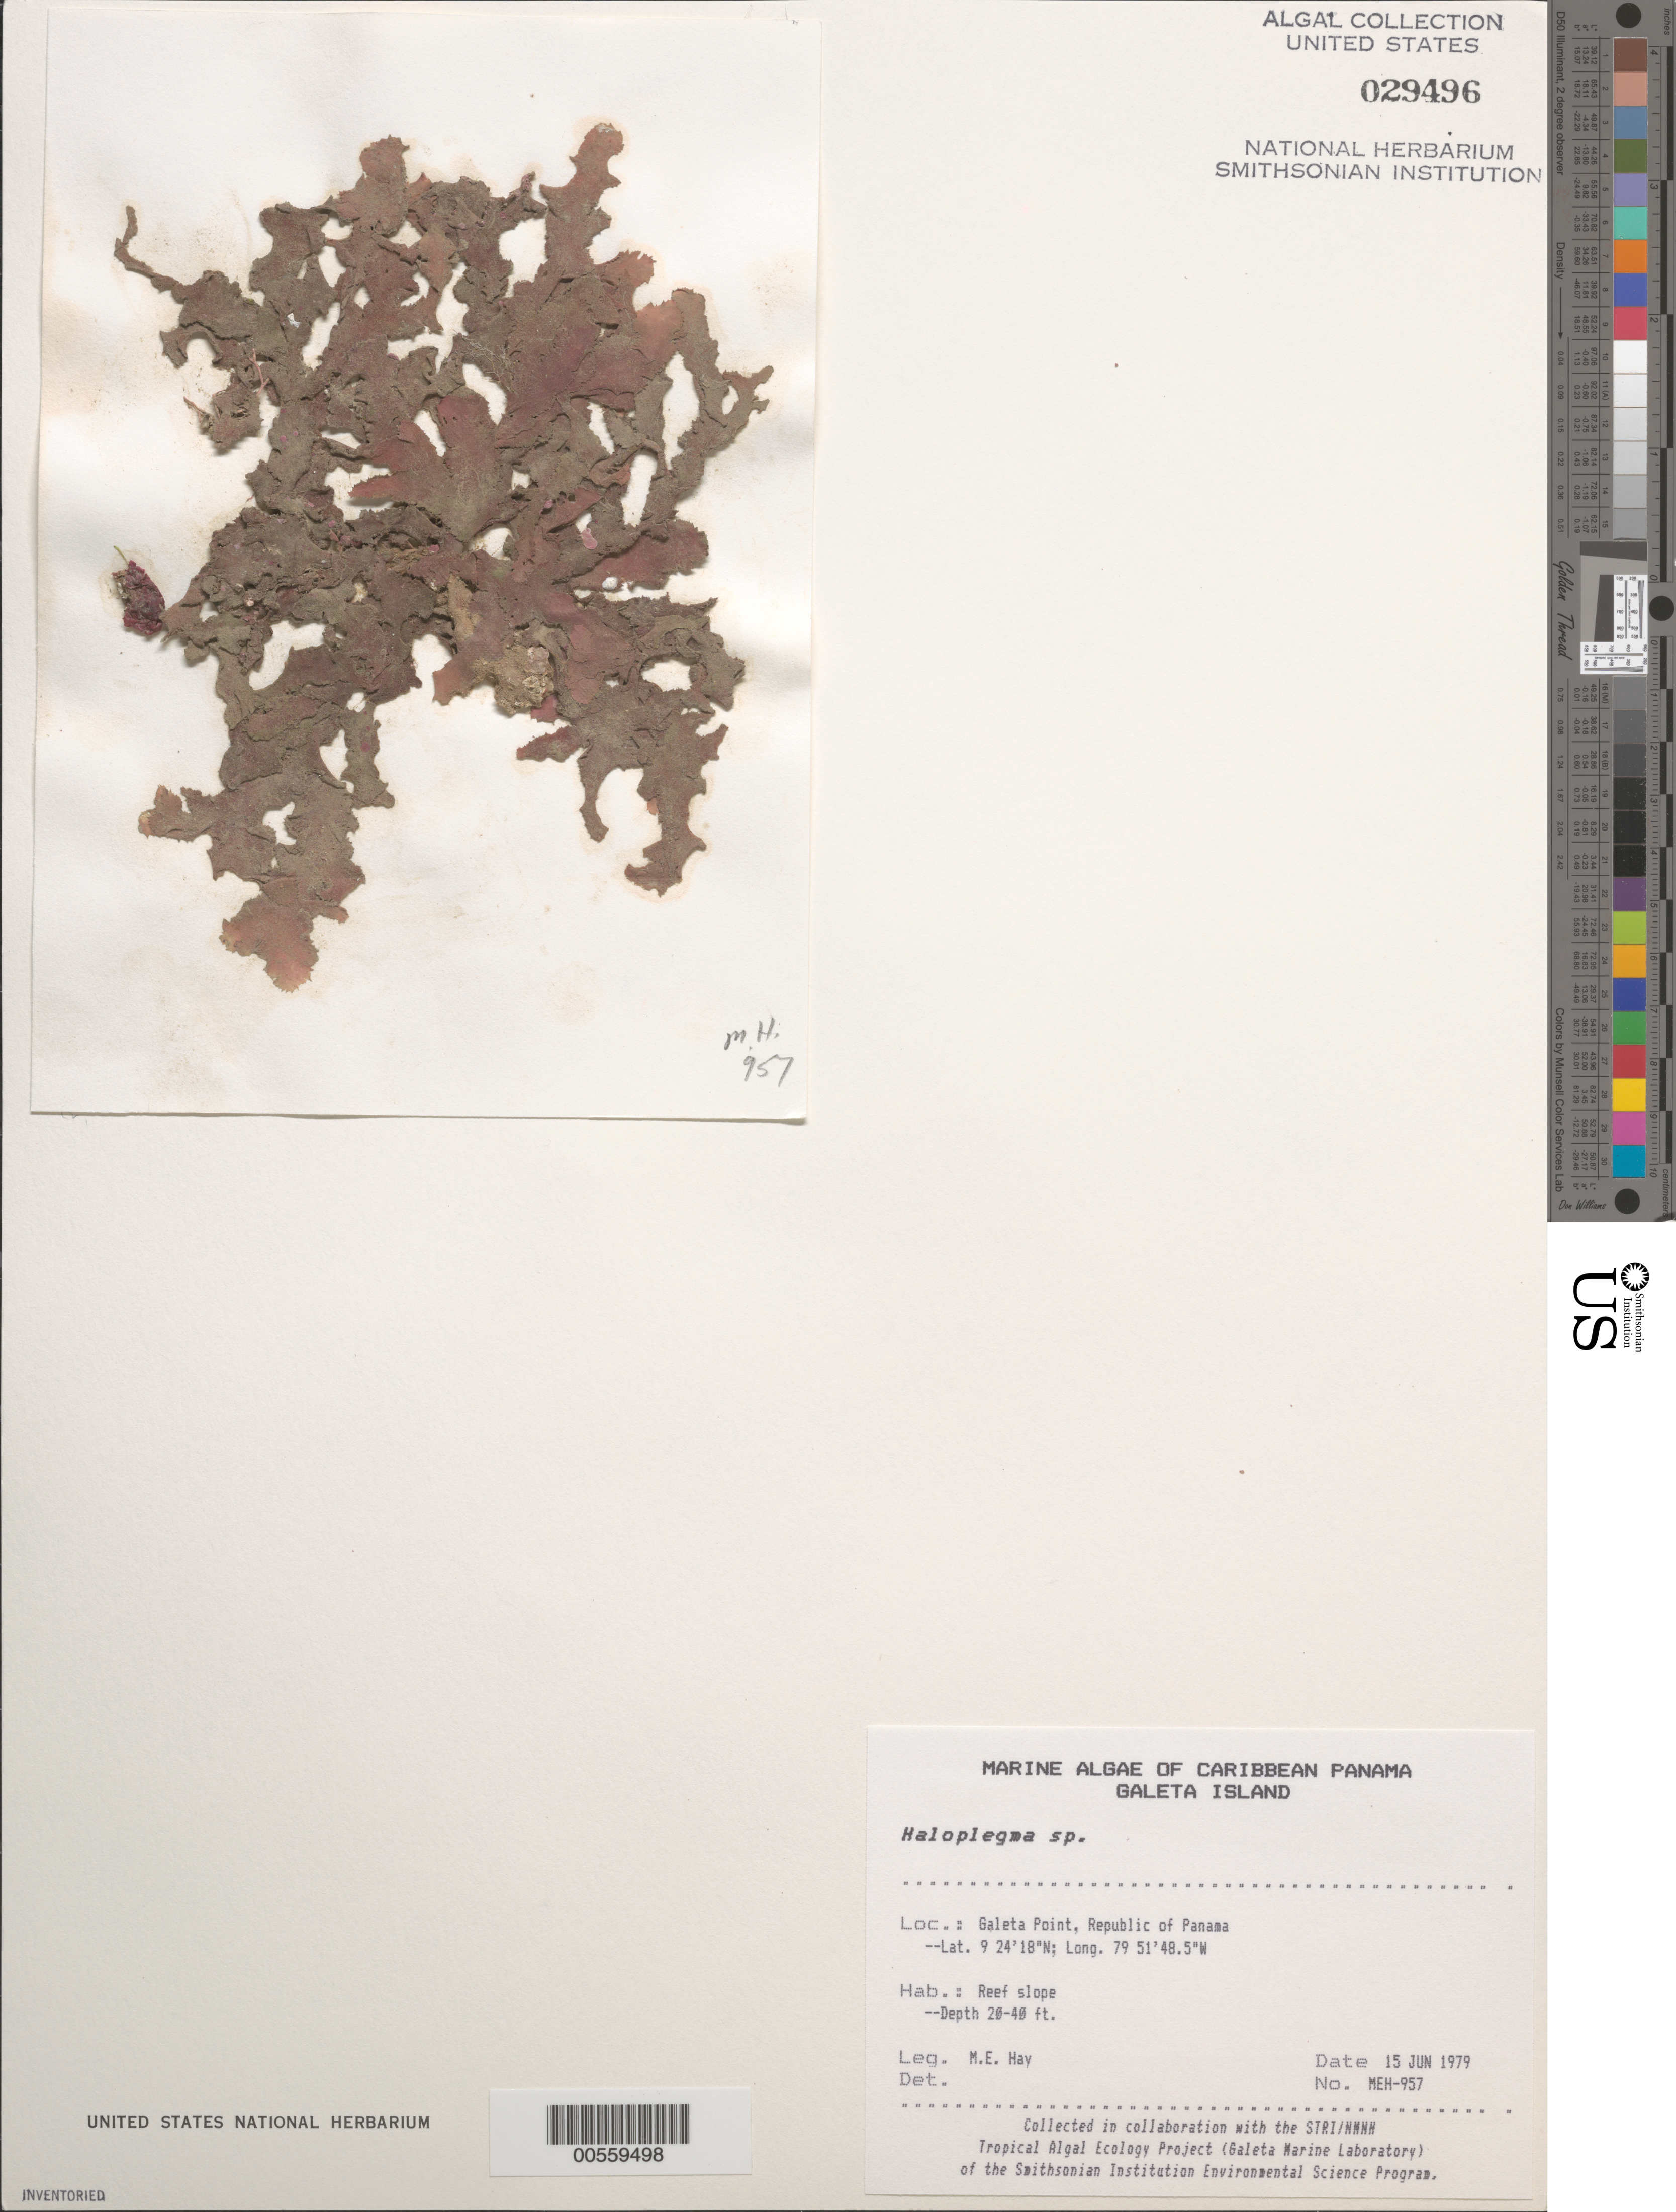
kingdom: Plantae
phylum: Rhodophyta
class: Florideophyceae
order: Ceramiales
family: Wrangeliaceae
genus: Haloplegma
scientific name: Haloplegma sp.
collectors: M. E. Hay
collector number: MEH-957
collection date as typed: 15 Jun 1979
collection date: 1979-06-15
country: Panama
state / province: Colón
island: Galeta Island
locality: Galeta Point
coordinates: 9 24' 18" N, 79 51' 48.5" W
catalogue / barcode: US 29496